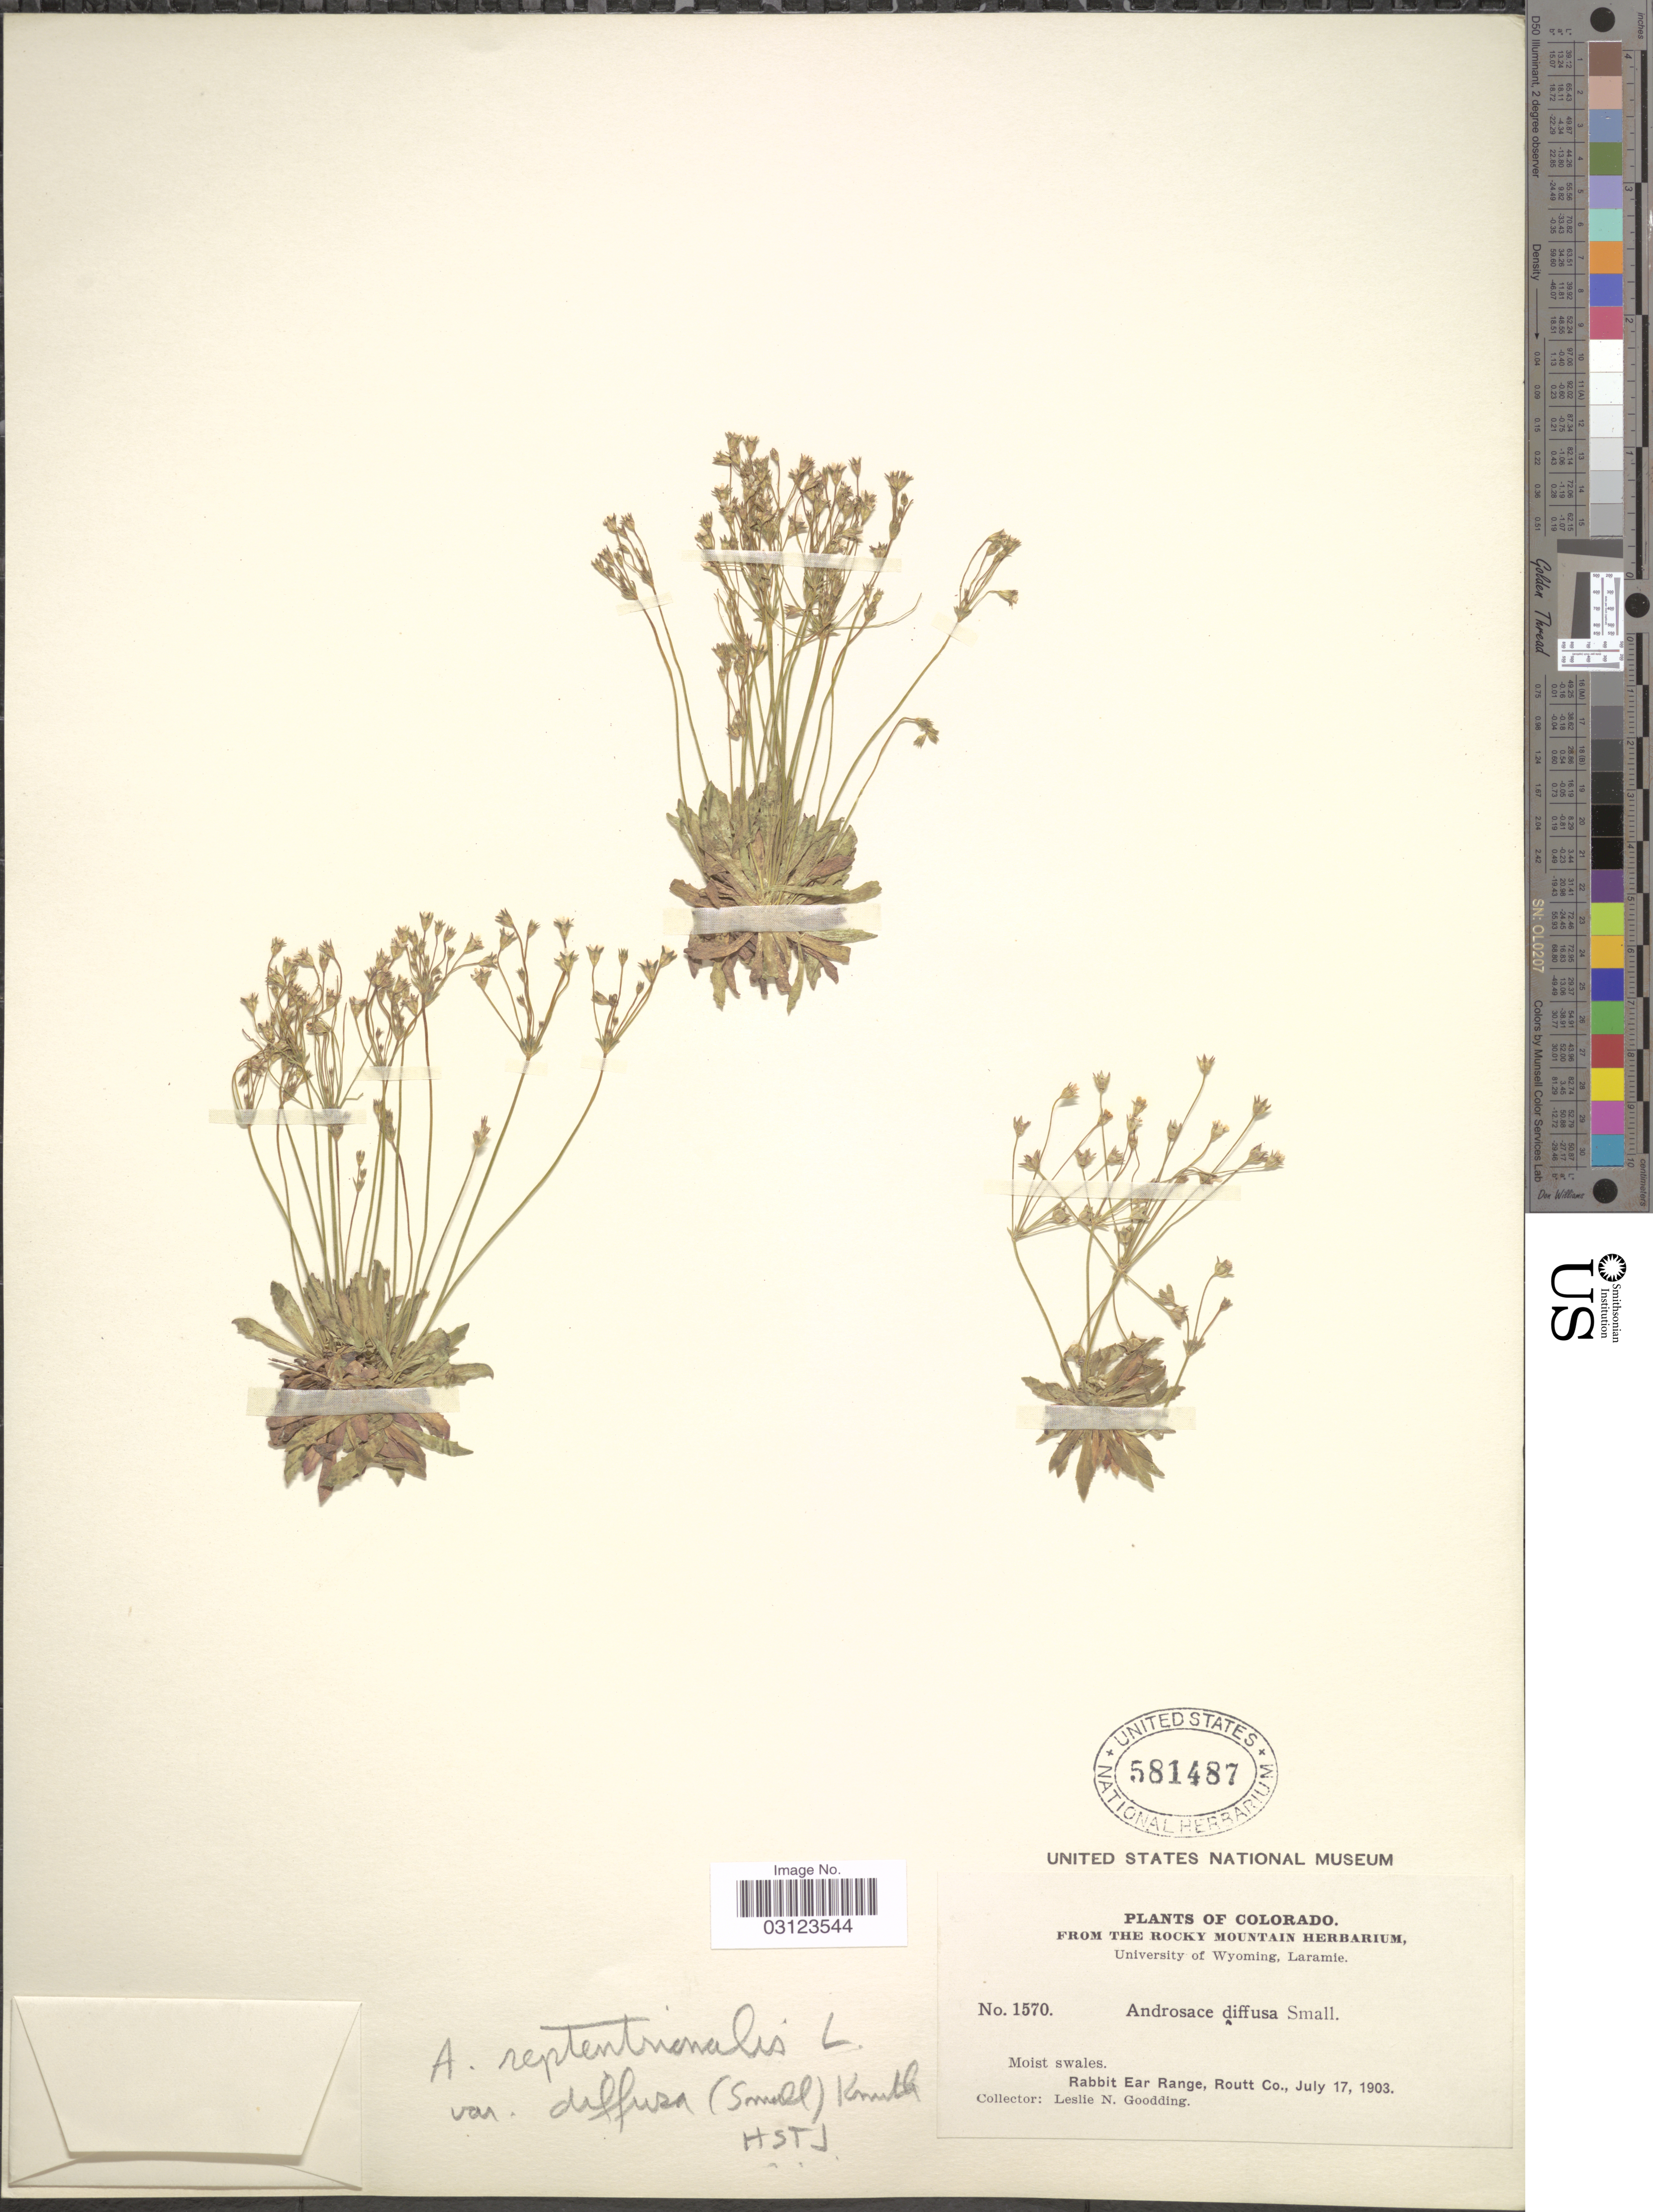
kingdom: Plantae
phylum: Tracheophyta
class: Magnoliopsida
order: Ericales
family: Primulaceae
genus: Androsace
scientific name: Androsace septentrionalis var. puberulenta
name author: (Rydb.) R. Knuth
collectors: L. N. Goodding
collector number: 1570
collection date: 1903-07-17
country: United States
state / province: Colorado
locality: Rabbit Ear Range, Routt Co.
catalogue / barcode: US 581487